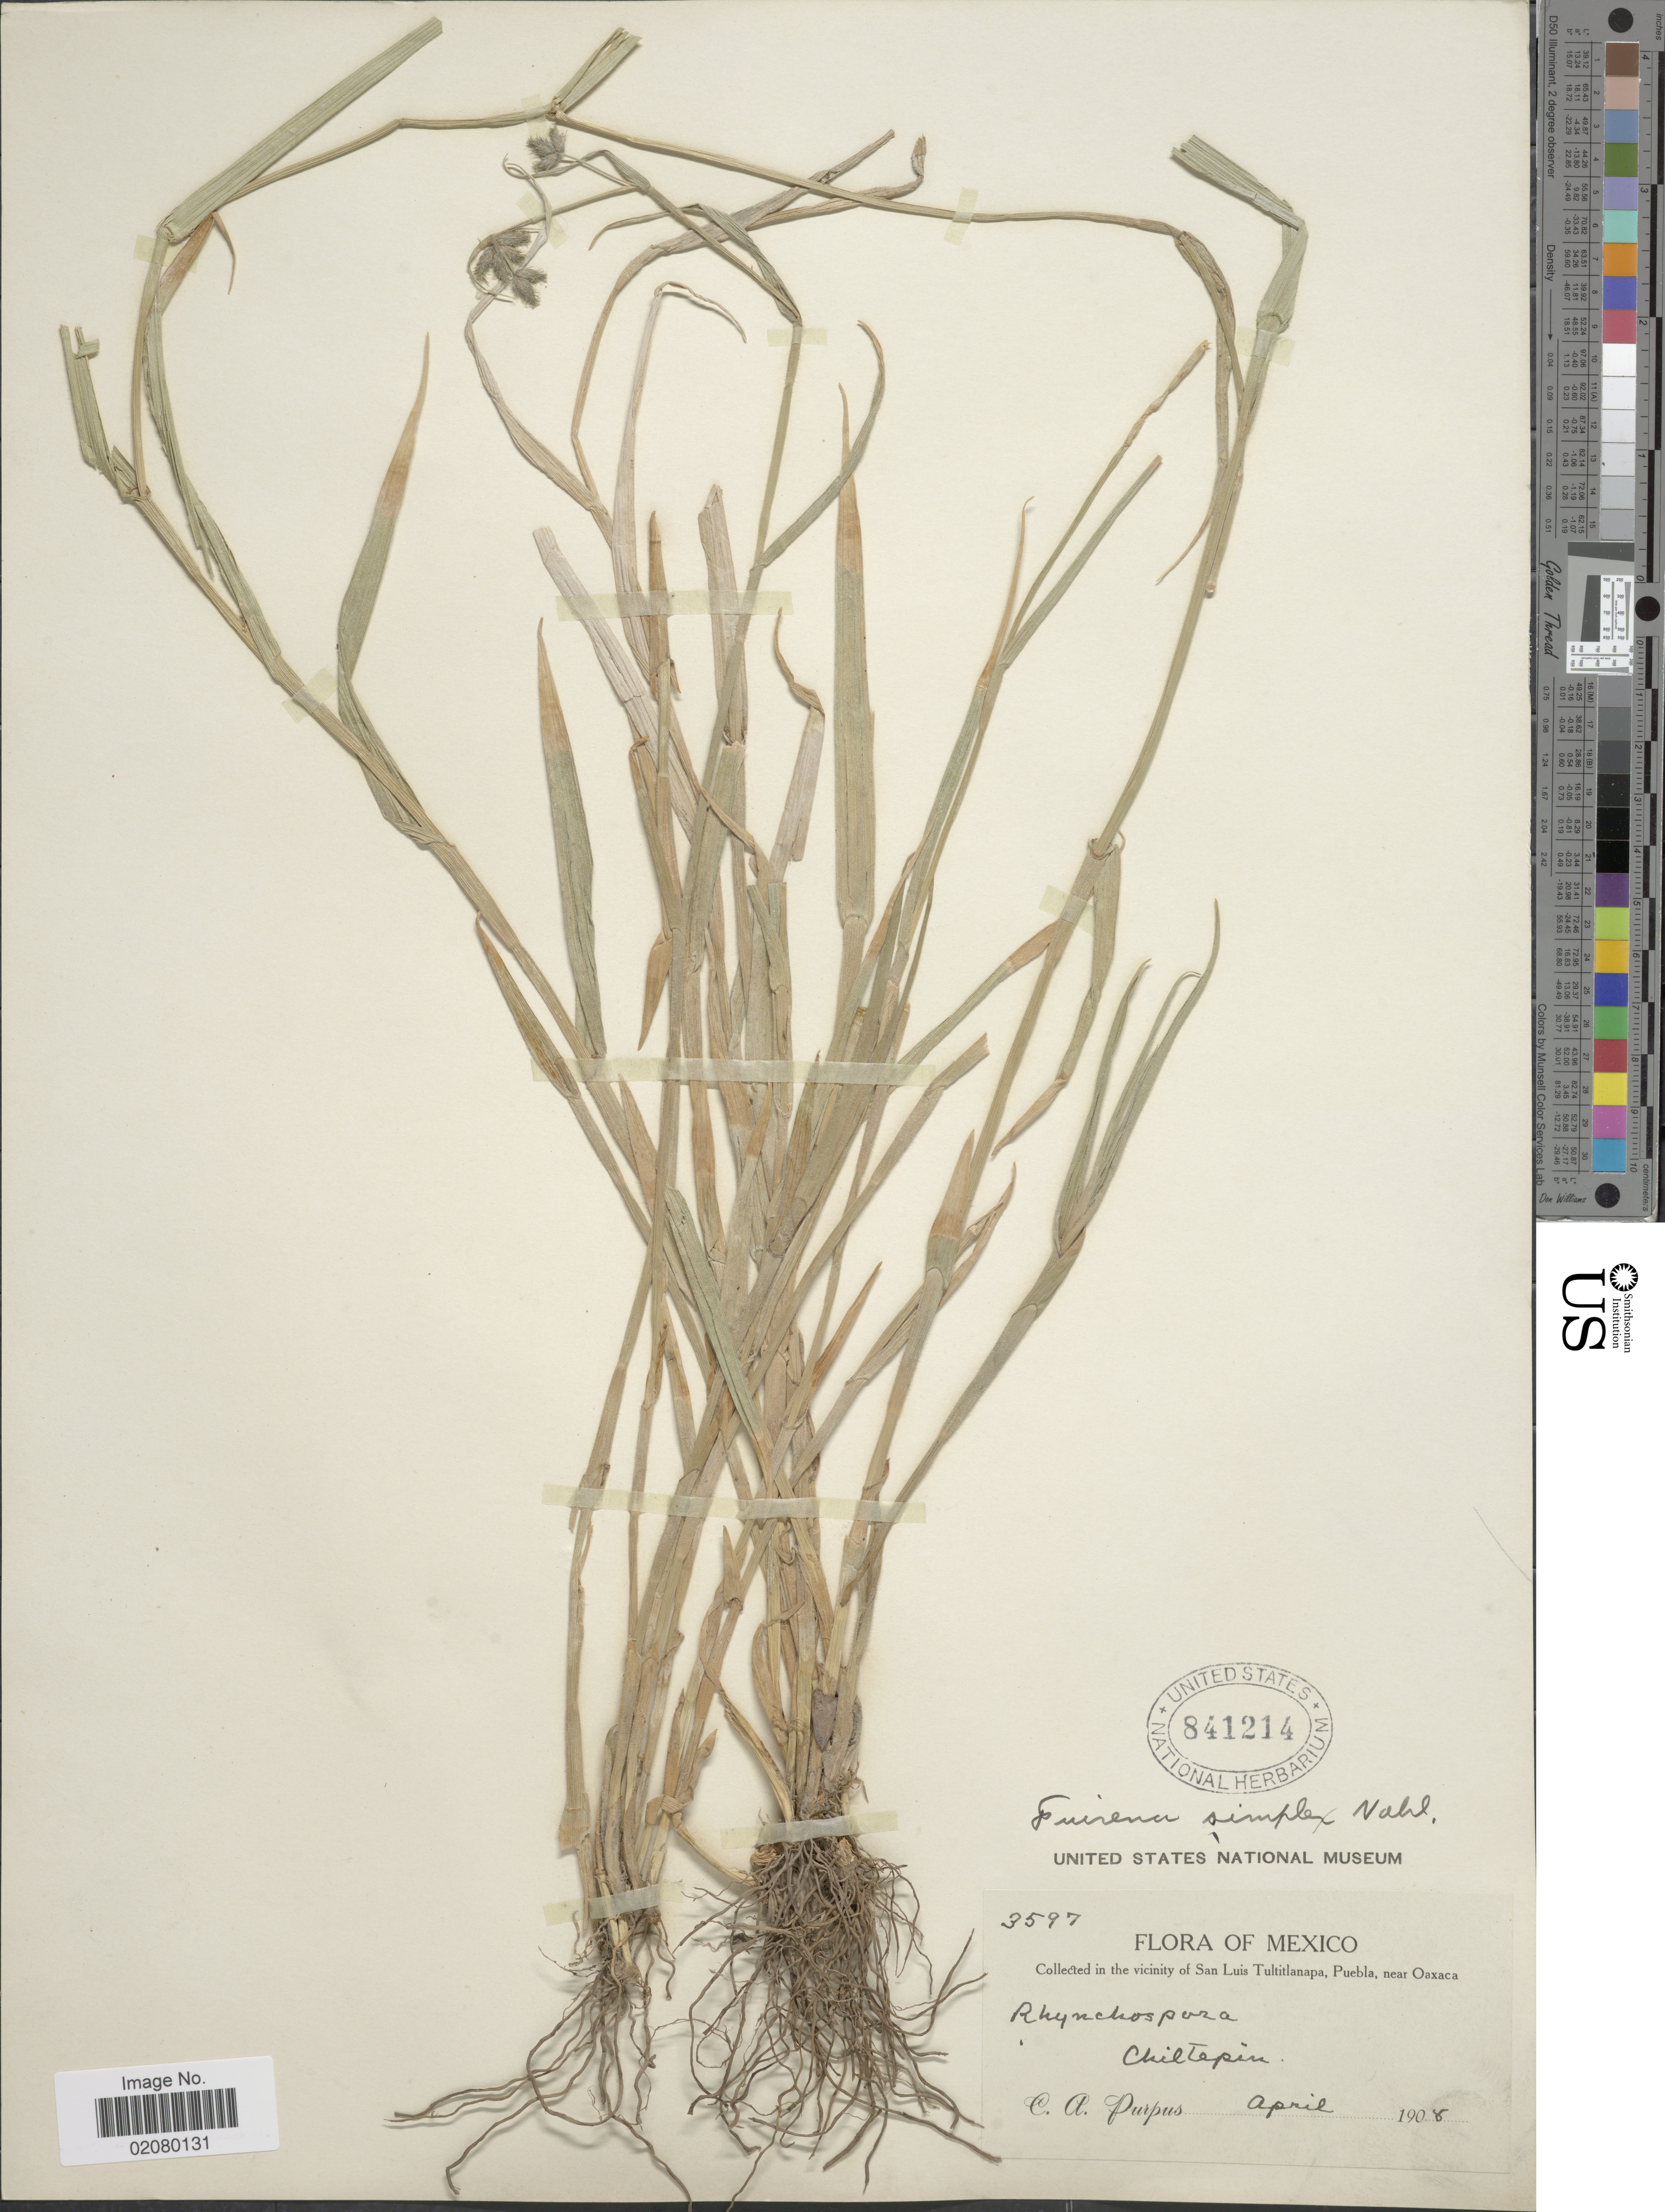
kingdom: Plantae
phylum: Tracheophyta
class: Liliopsida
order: Poales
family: Cyperaceae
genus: Fuirena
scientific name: Fuirena simplex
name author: Vahl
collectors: C. A. Purpus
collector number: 3597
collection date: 1908-04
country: Mexico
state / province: Puebla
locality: In the vicinity of San Luis Tultitlanapa, Puebla, near Oaxaca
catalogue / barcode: US 841214